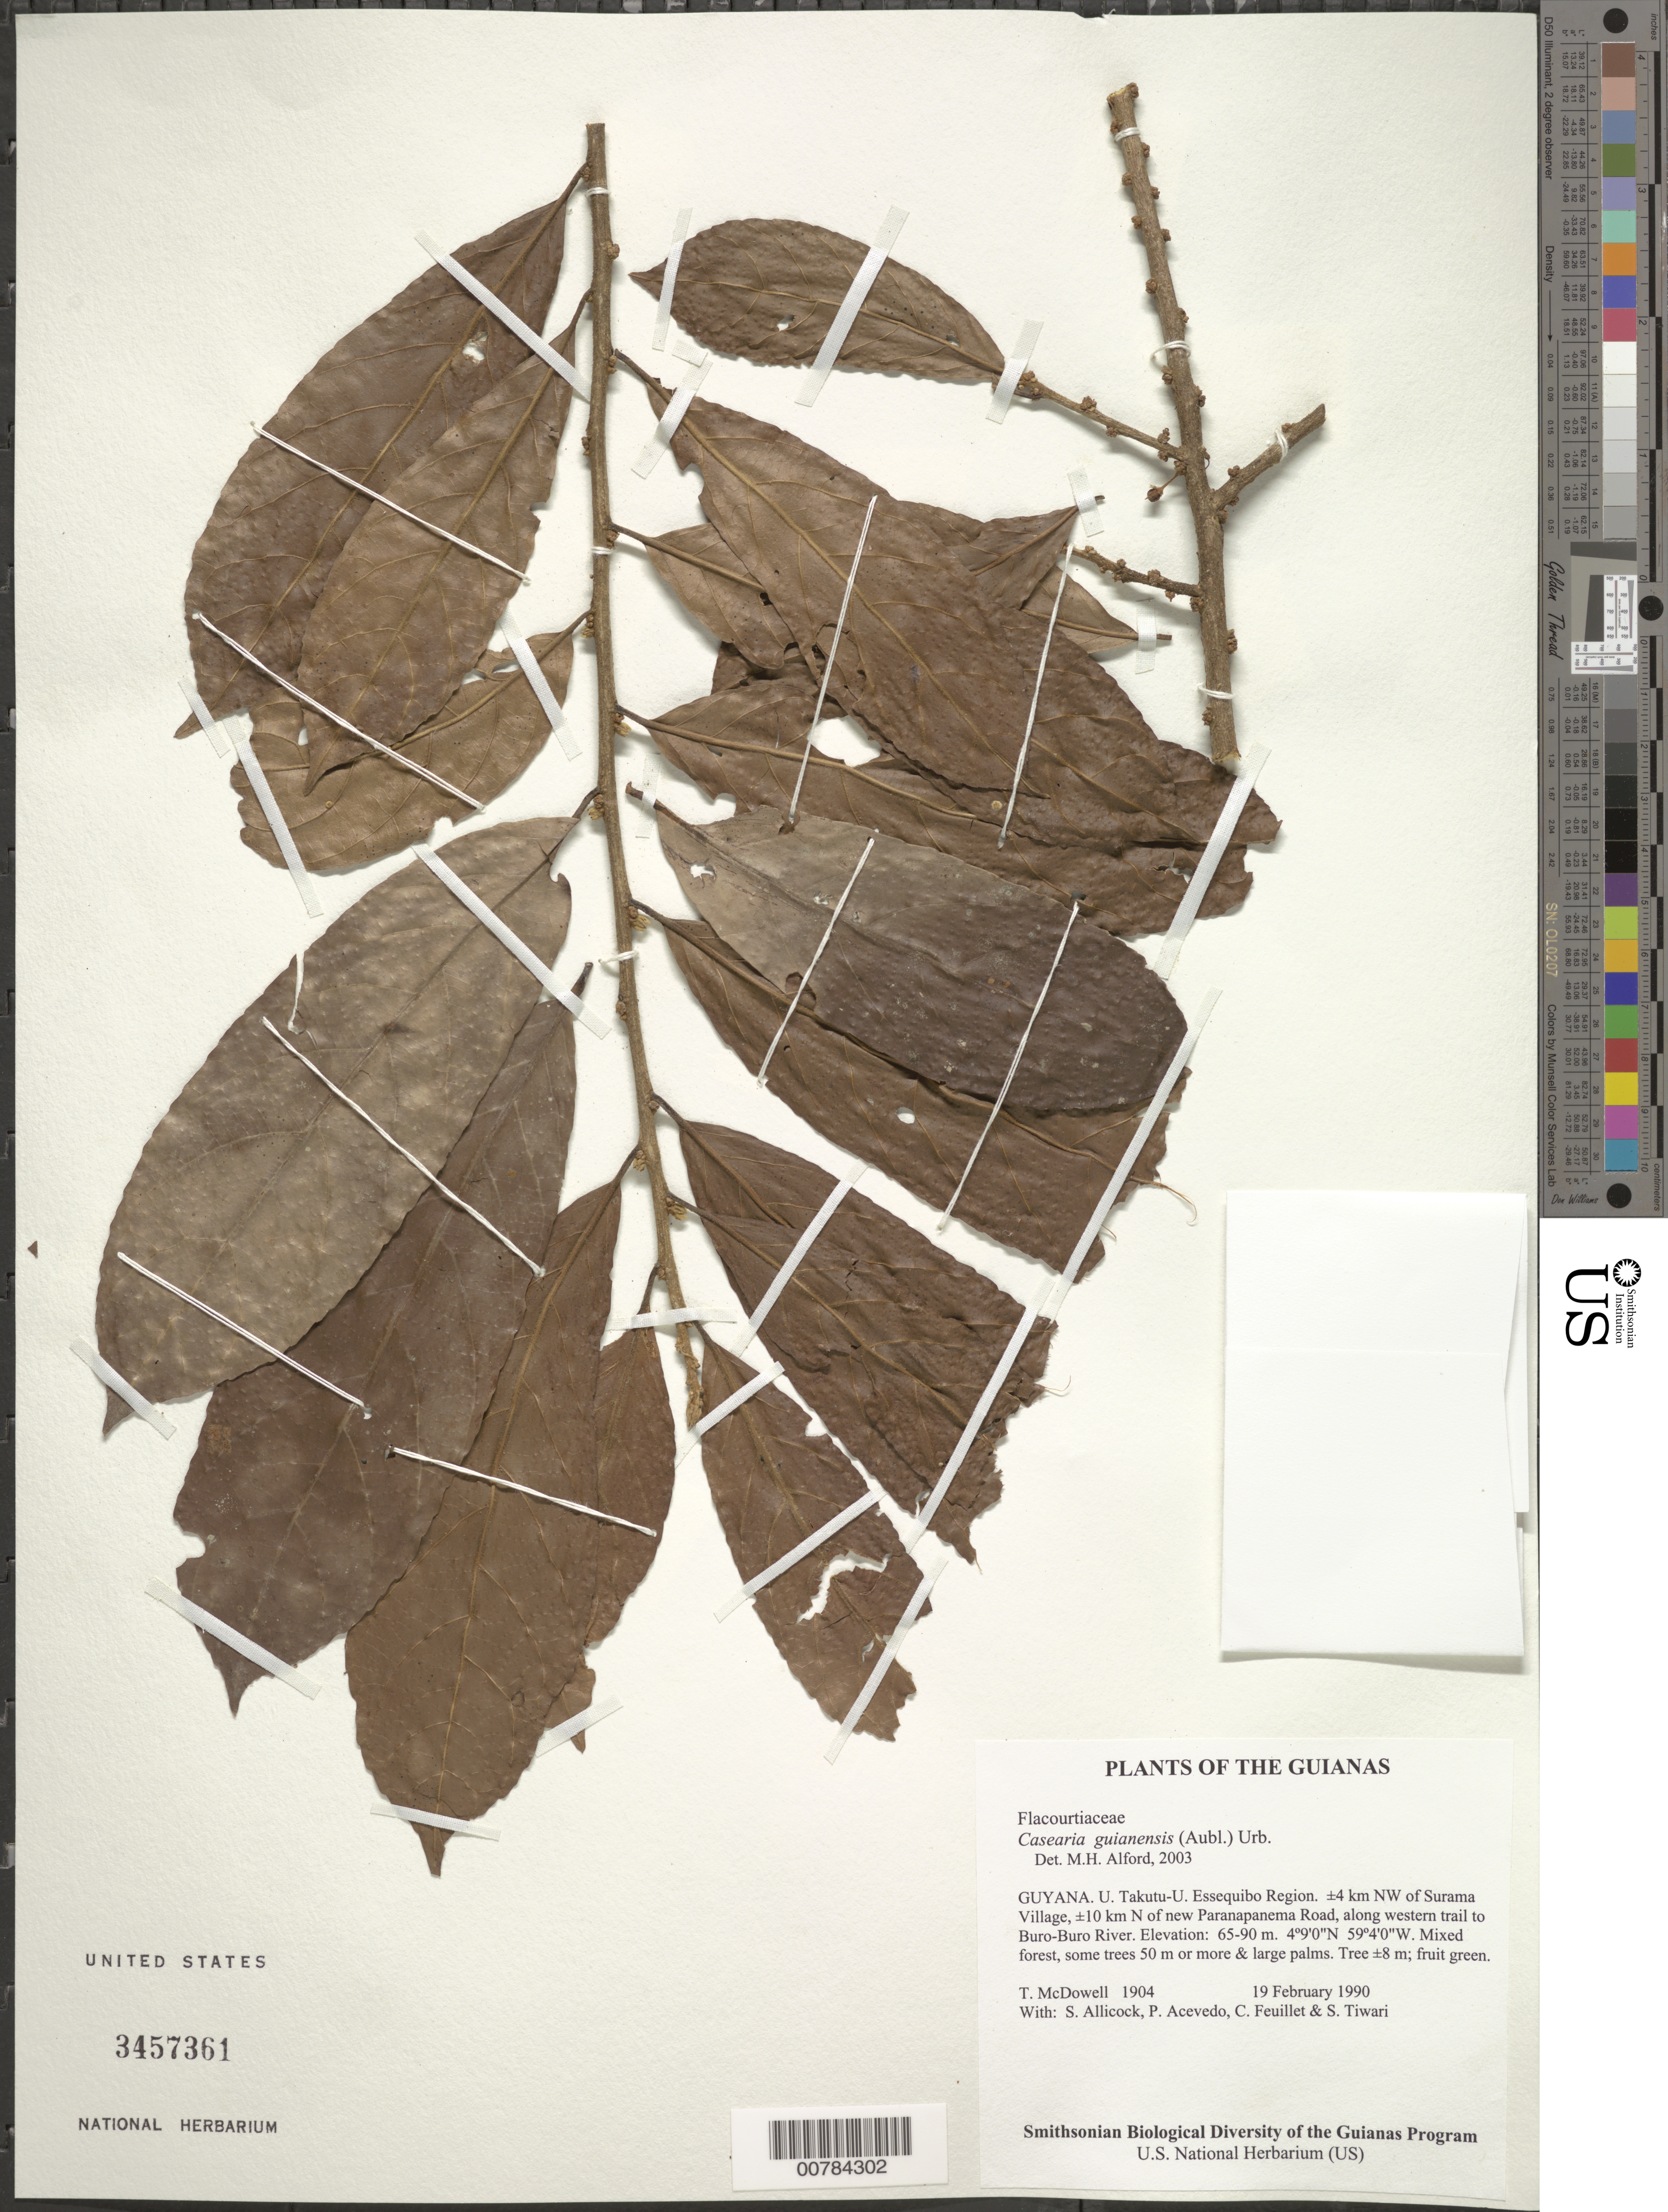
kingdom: Plantae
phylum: Tracheophyta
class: Magnoliopsida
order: Malpighiales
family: Salicaceae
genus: Casearia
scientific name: Casearia guianensis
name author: (Aubl.) Urb.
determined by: Alford, Mac Haverson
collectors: T. McDowell, S. Allicock, P. Acevedo-Rodr., C. Feuillet & S. Tiwari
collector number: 1904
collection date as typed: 19 February 1990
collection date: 1990-02-19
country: Guyana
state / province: U. Takutu-U. Essequibo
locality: ±4 km NW of Surama Village, ±10 km N of new Paranapanema Road, along western trail to Buro-Buro River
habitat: Mixed forest, some trees 50 m or more & large palms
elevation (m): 65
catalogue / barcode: US 3457361